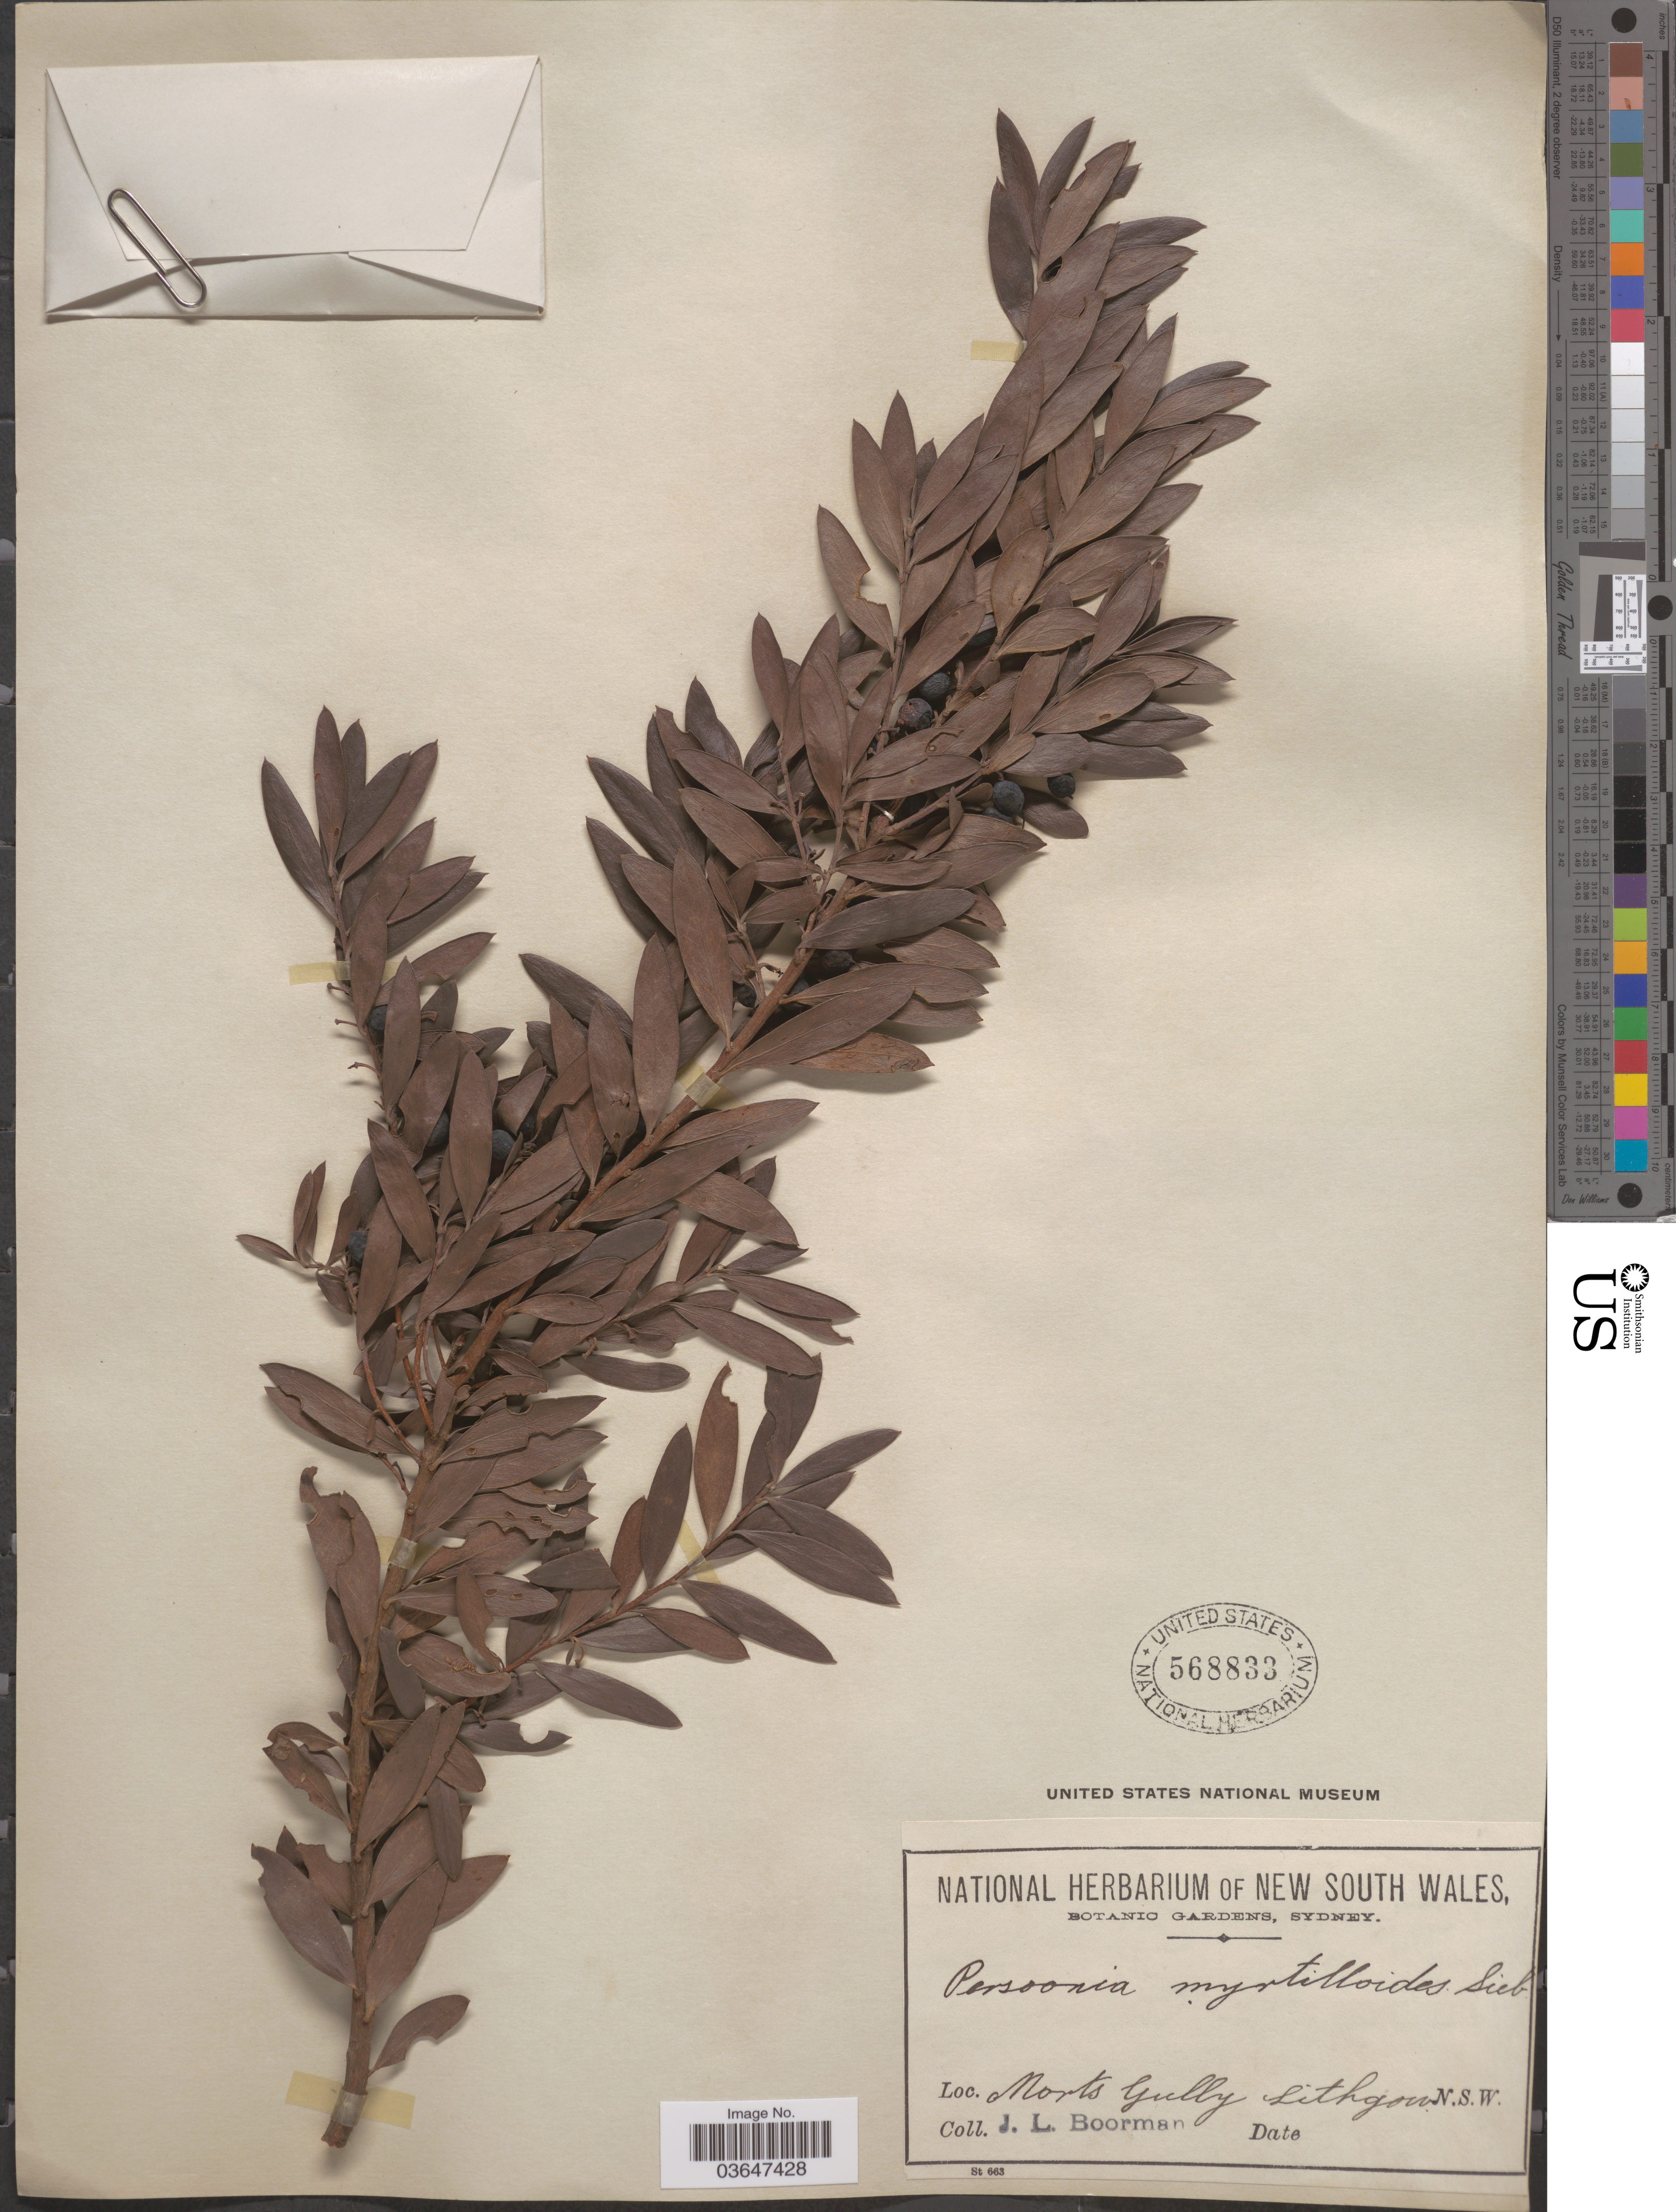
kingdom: Plantae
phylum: Tracheophyta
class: Magnoliopsida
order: Proteales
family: Proteaceae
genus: Persoonia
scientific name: Persoonia myrtilloides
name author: Sieber ex Schult.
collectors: J. Boorman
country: Australia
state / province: New South Wales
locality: Morts Gully Lithgow.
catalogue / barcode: US 568833